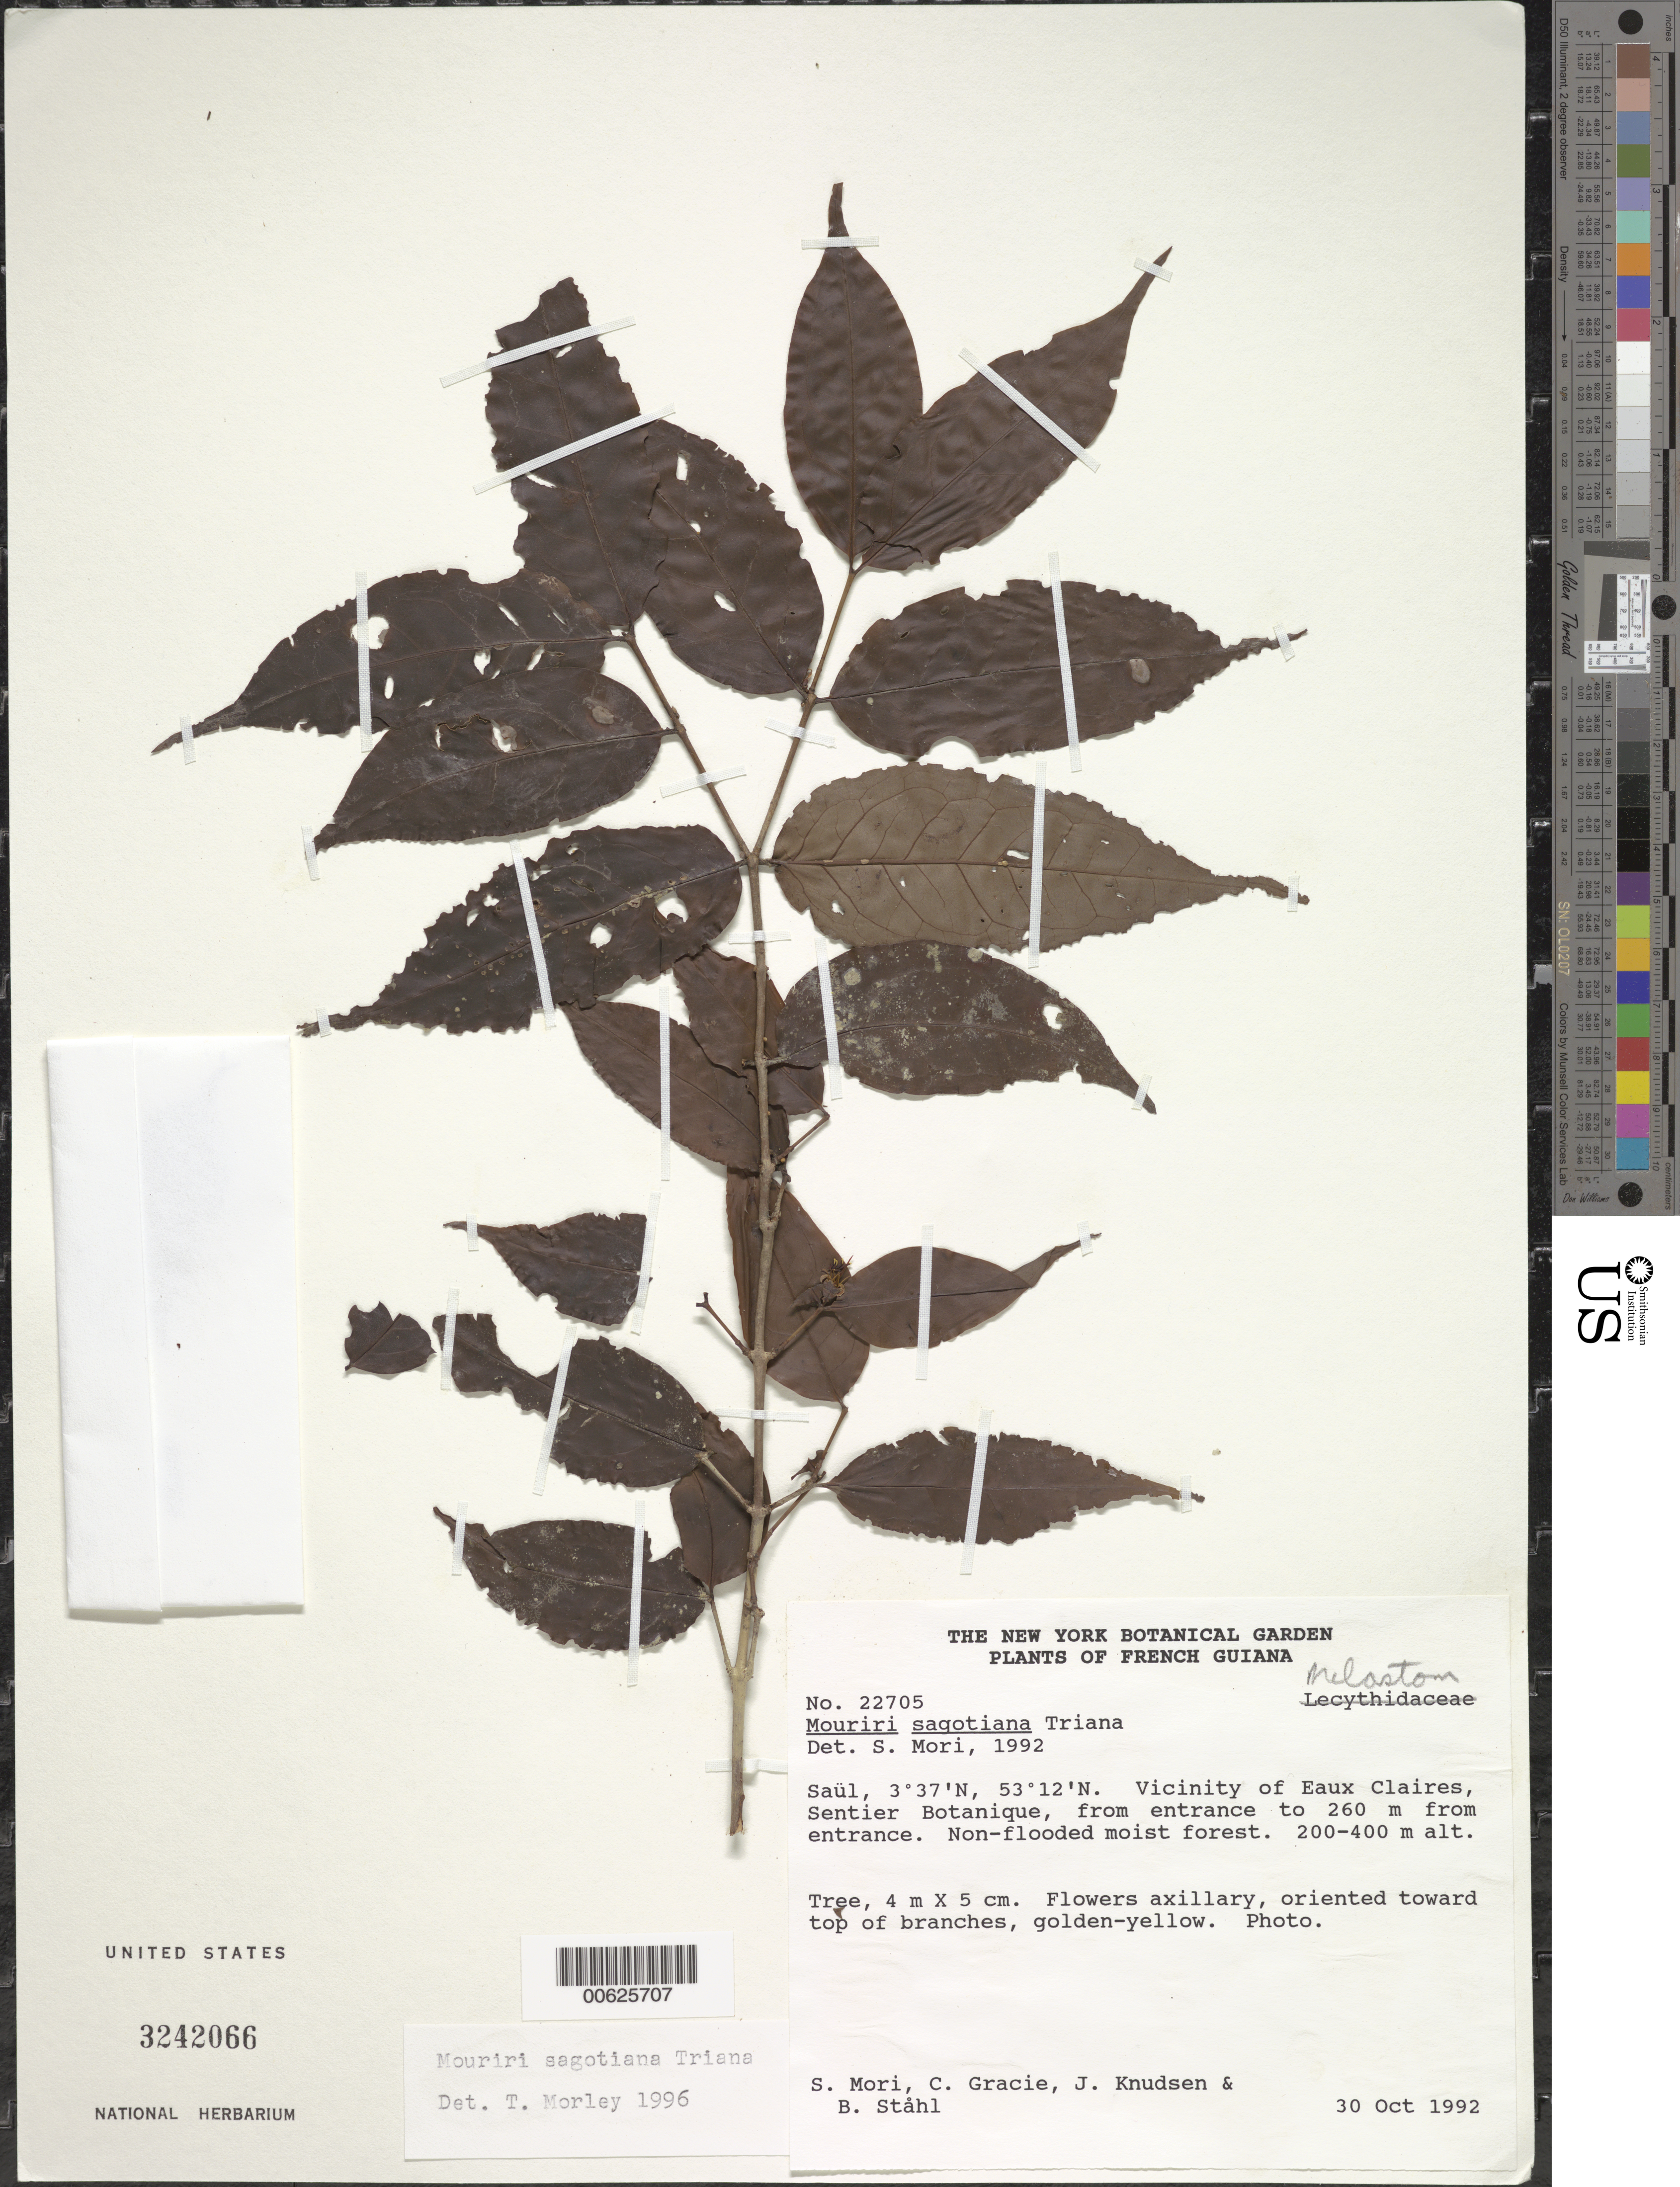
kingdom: Plantae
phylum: Tracheophyta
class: Magnoliopsida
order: Myrtales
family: Melastomataceae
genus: Mouriri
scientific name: Mouriri sagotiana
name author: Triana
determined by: Morley, T.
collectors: S. Mori, C. A. Gracie, J. Knudsen & B. Ståhl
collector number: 22705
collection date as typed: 30-Oct-92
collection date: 1992-10-30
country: French Guiana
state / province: Saint-Laurent-du-Maroni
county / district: Saül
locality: Saül, vicinity of Eaux Claires, Sentier Botanique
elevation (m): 200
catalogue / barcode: US 3242066